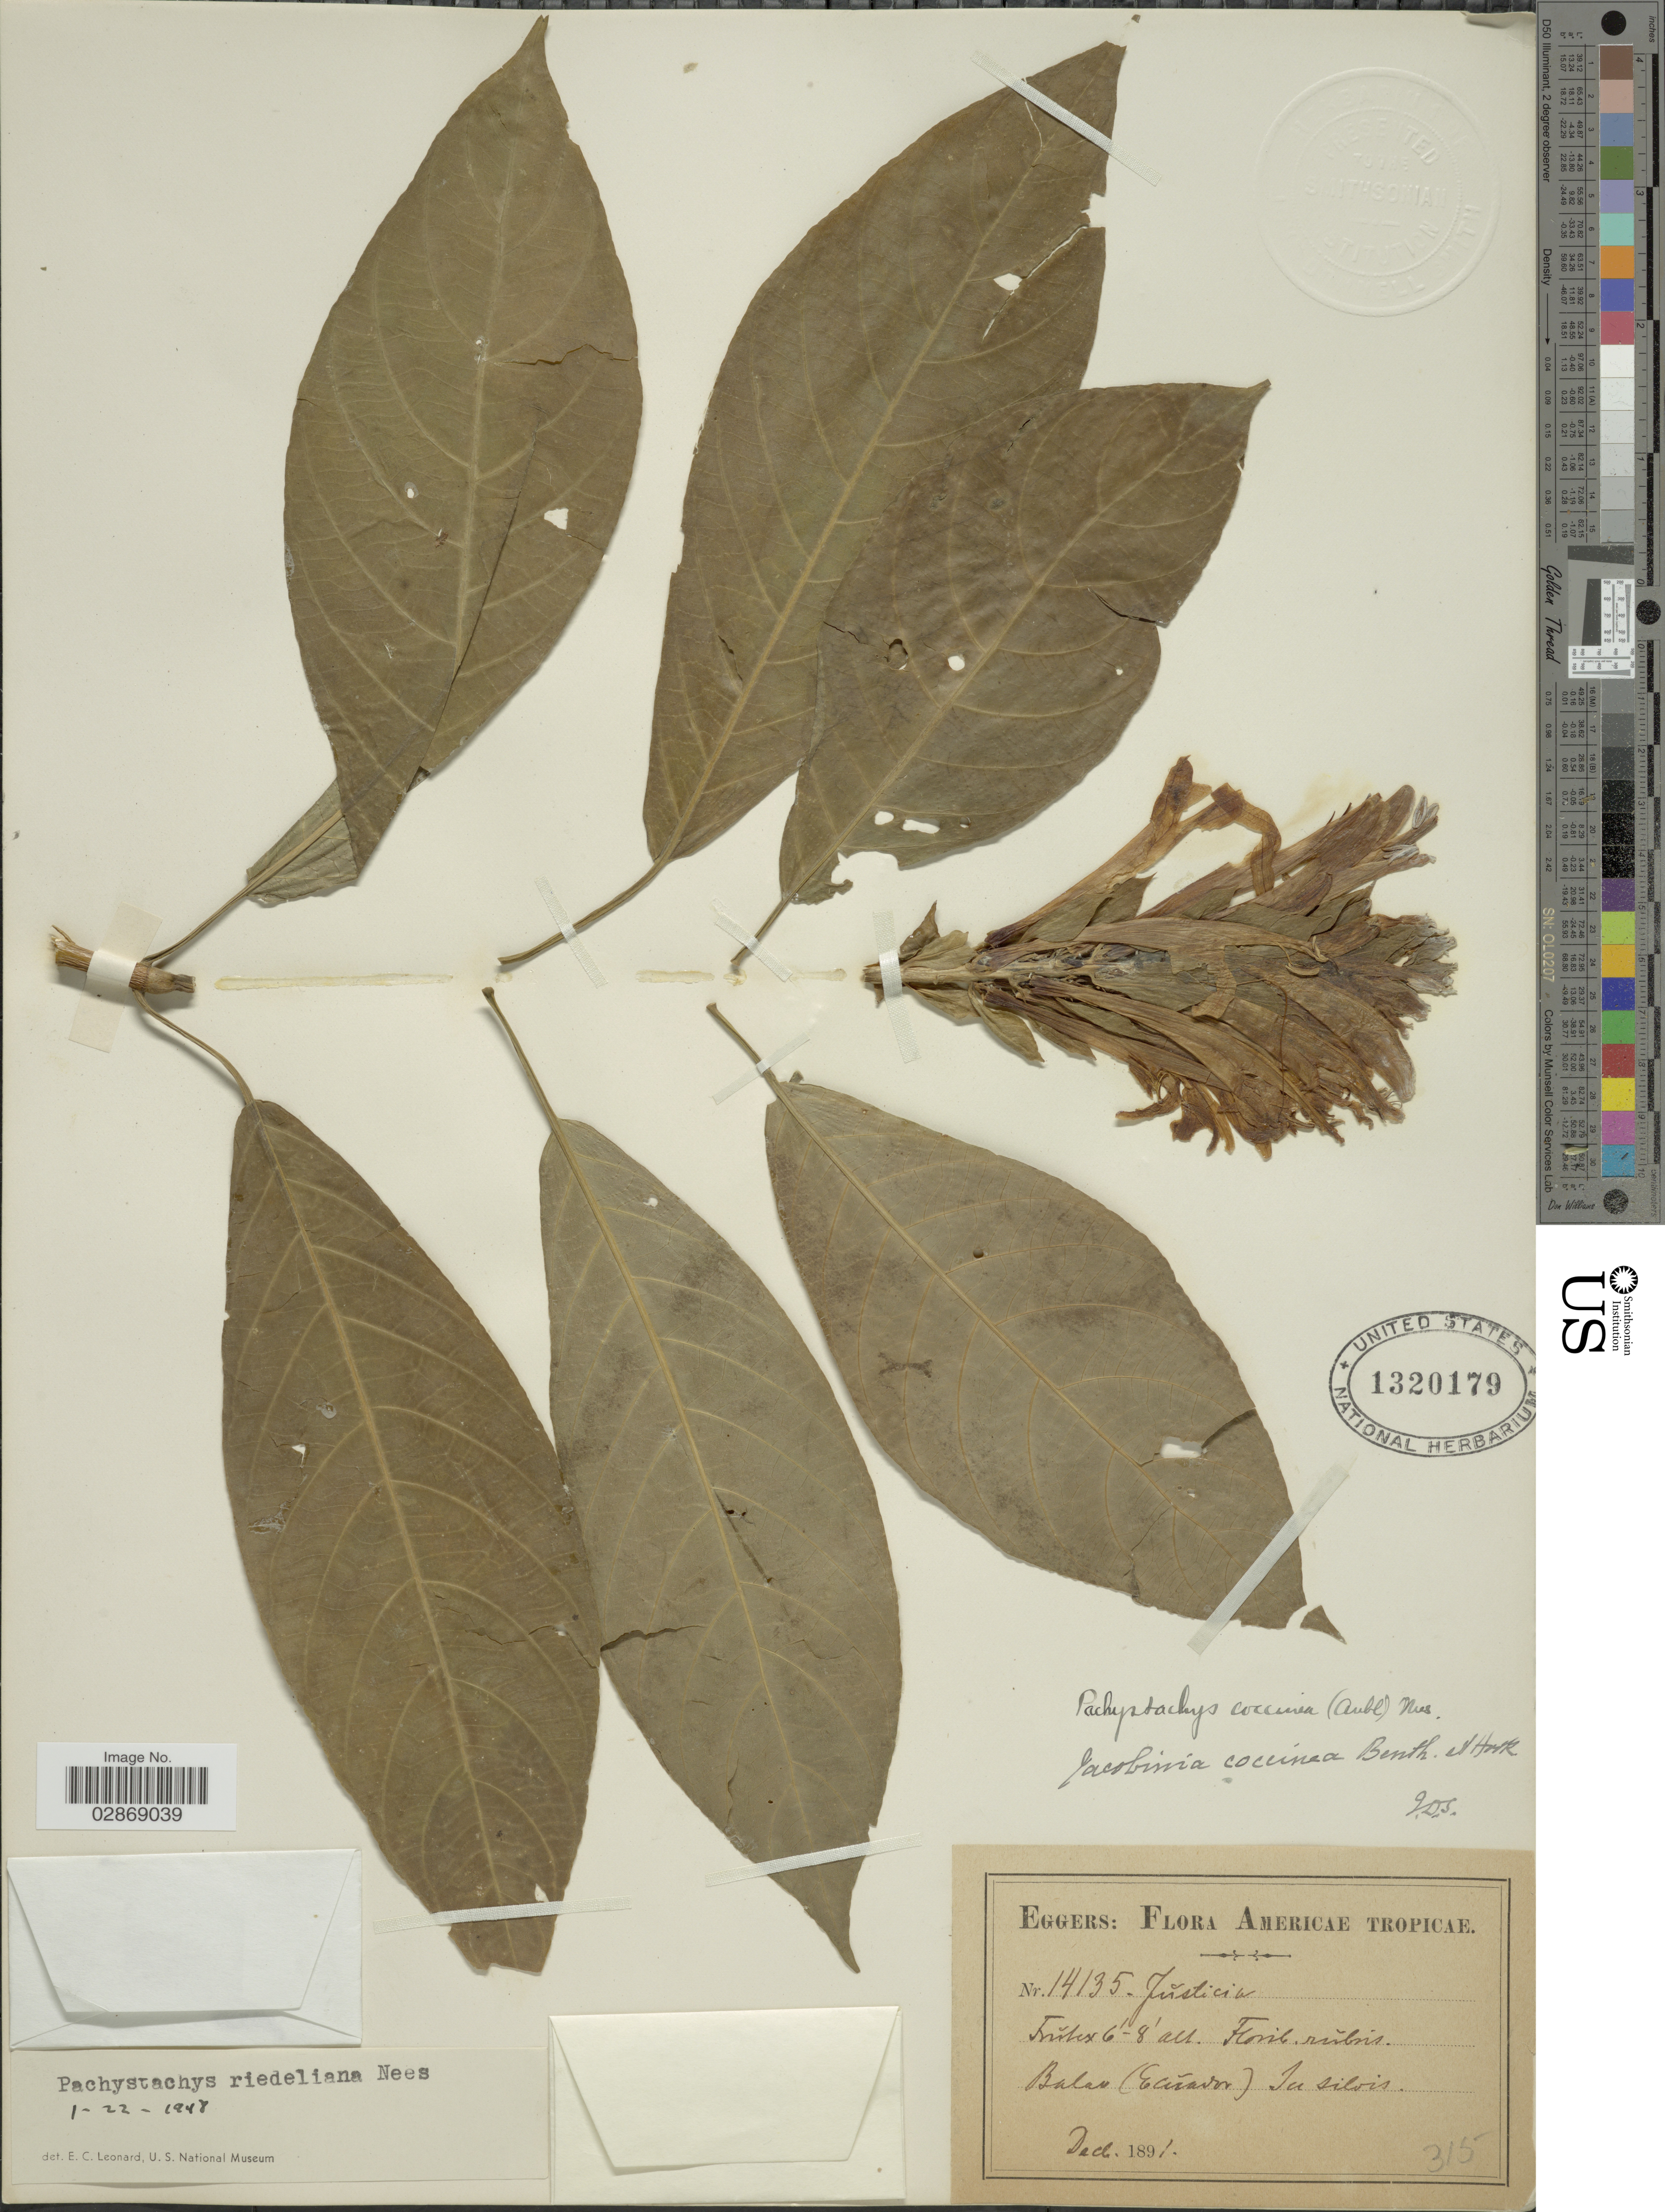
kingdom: Plantae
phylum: Tracheophyta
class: Magnoliopsida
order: Lamiales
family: Acanthaceae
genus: Pachystachys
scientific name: Pachystachys spicata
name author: (Ruiz & Pav.) Wassh.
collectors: -. Eggers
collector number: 14135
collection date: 1891-12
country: Ecuador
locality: Balao.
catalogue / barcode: US 1320179